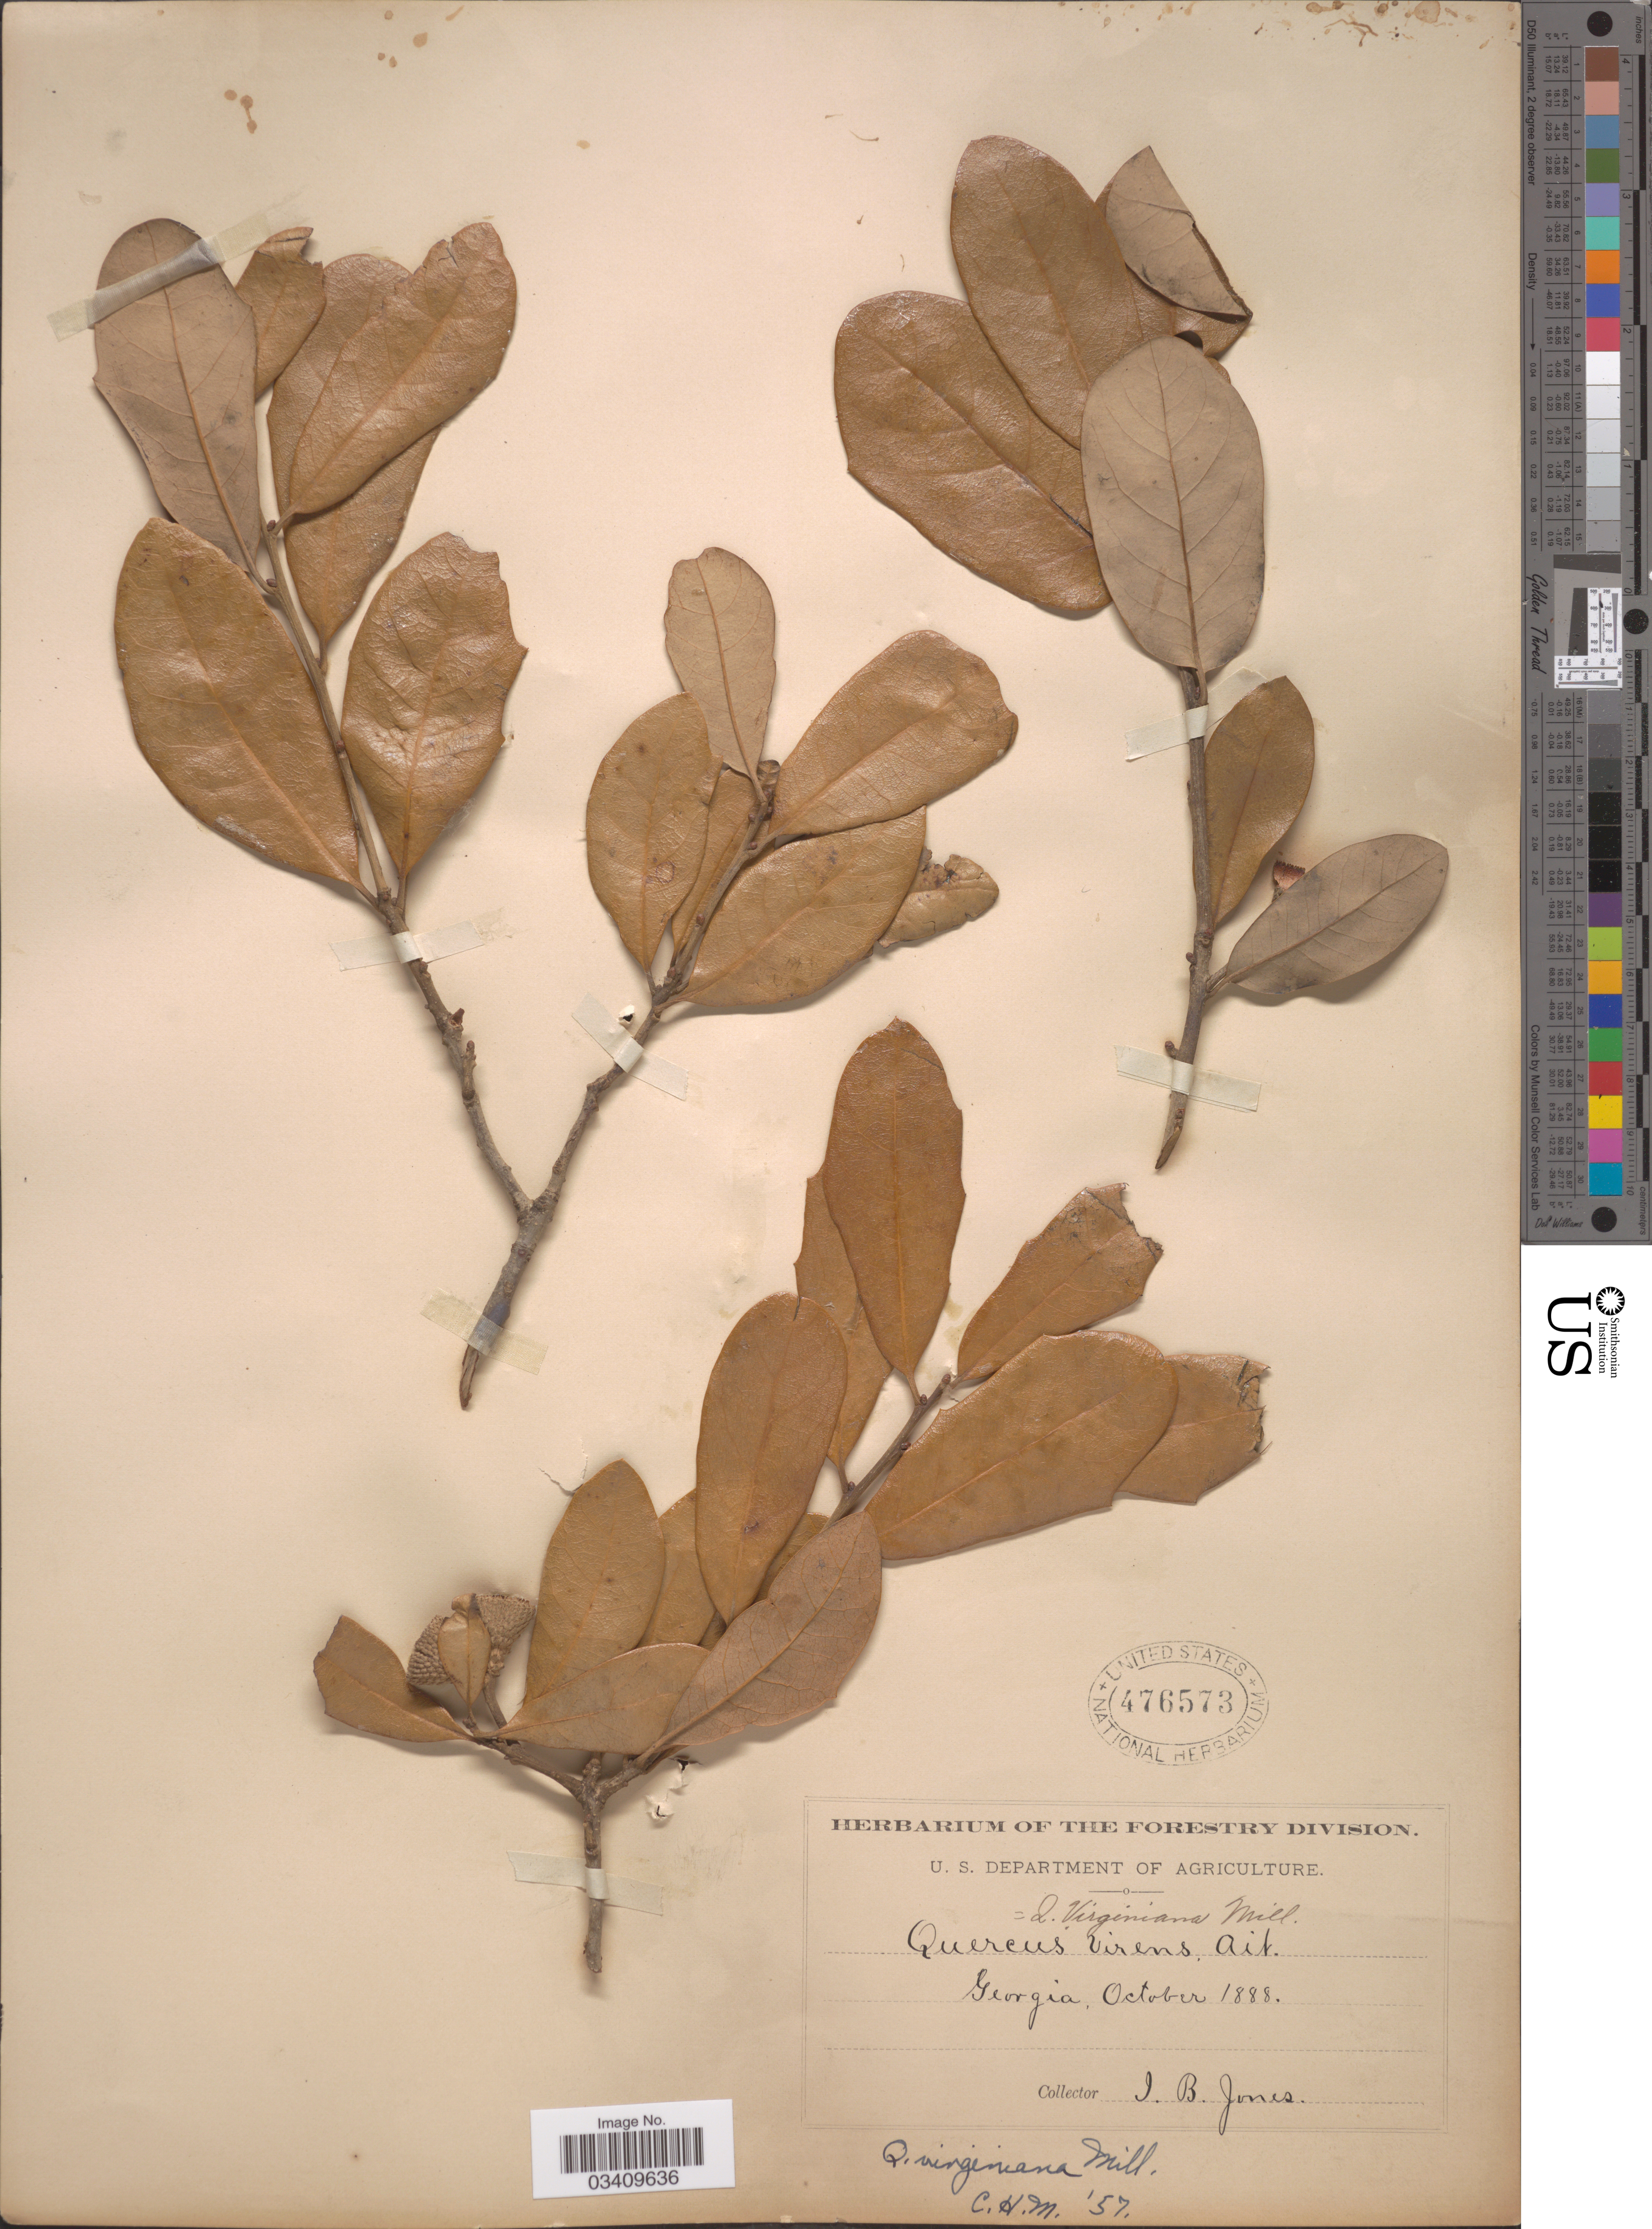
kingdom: Plantae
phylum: Tracheophyta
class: Magnoliopsida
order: Fagales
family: Fagaceae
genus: Quercus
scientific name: Quercus virginiana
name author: Mill.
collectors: I. Jones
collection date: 1888-10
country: United States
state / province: Georgia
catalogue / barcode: US 476573